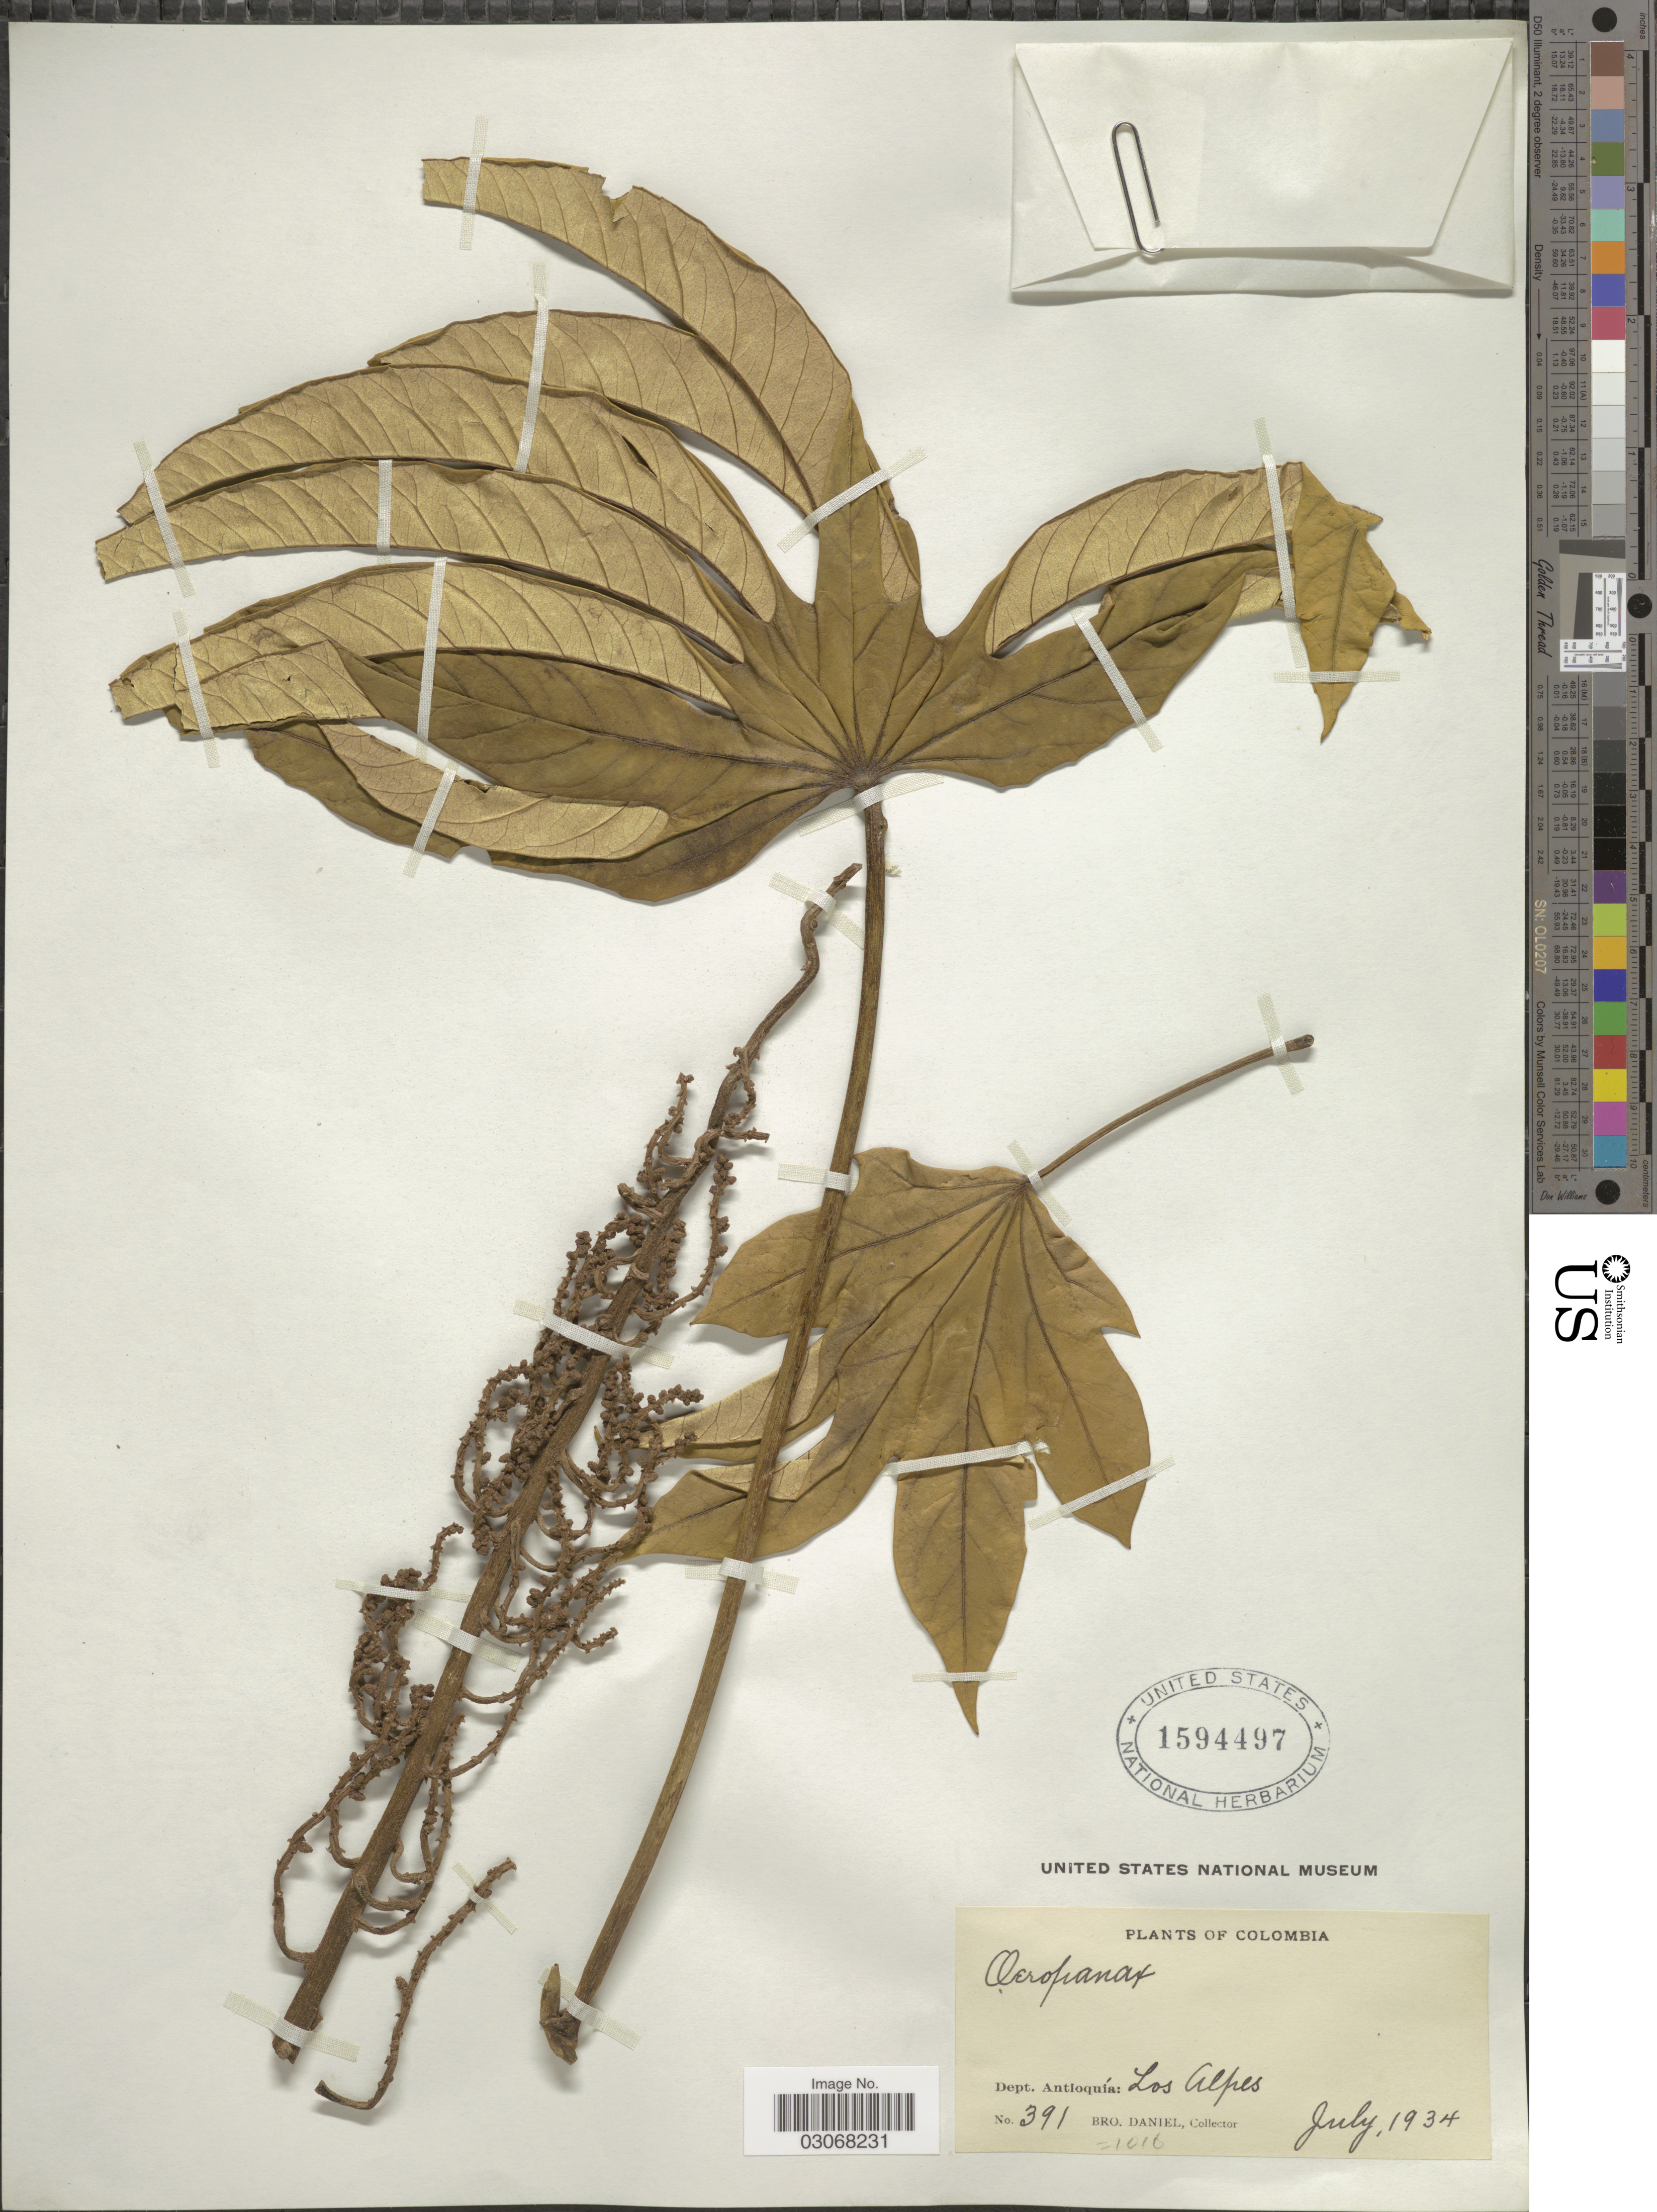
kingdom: Plantae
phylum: Tracheophyta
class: Magnoliopsida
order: Apiales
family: Araliaceae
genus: Oreopanax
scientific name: Oreopanax sp.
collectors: Bro. Daniel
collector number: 391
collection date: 1934-07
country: Colombia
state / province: Antioquia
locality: Dept. Antioquía: Los Alpes.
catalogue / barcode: US 1594497